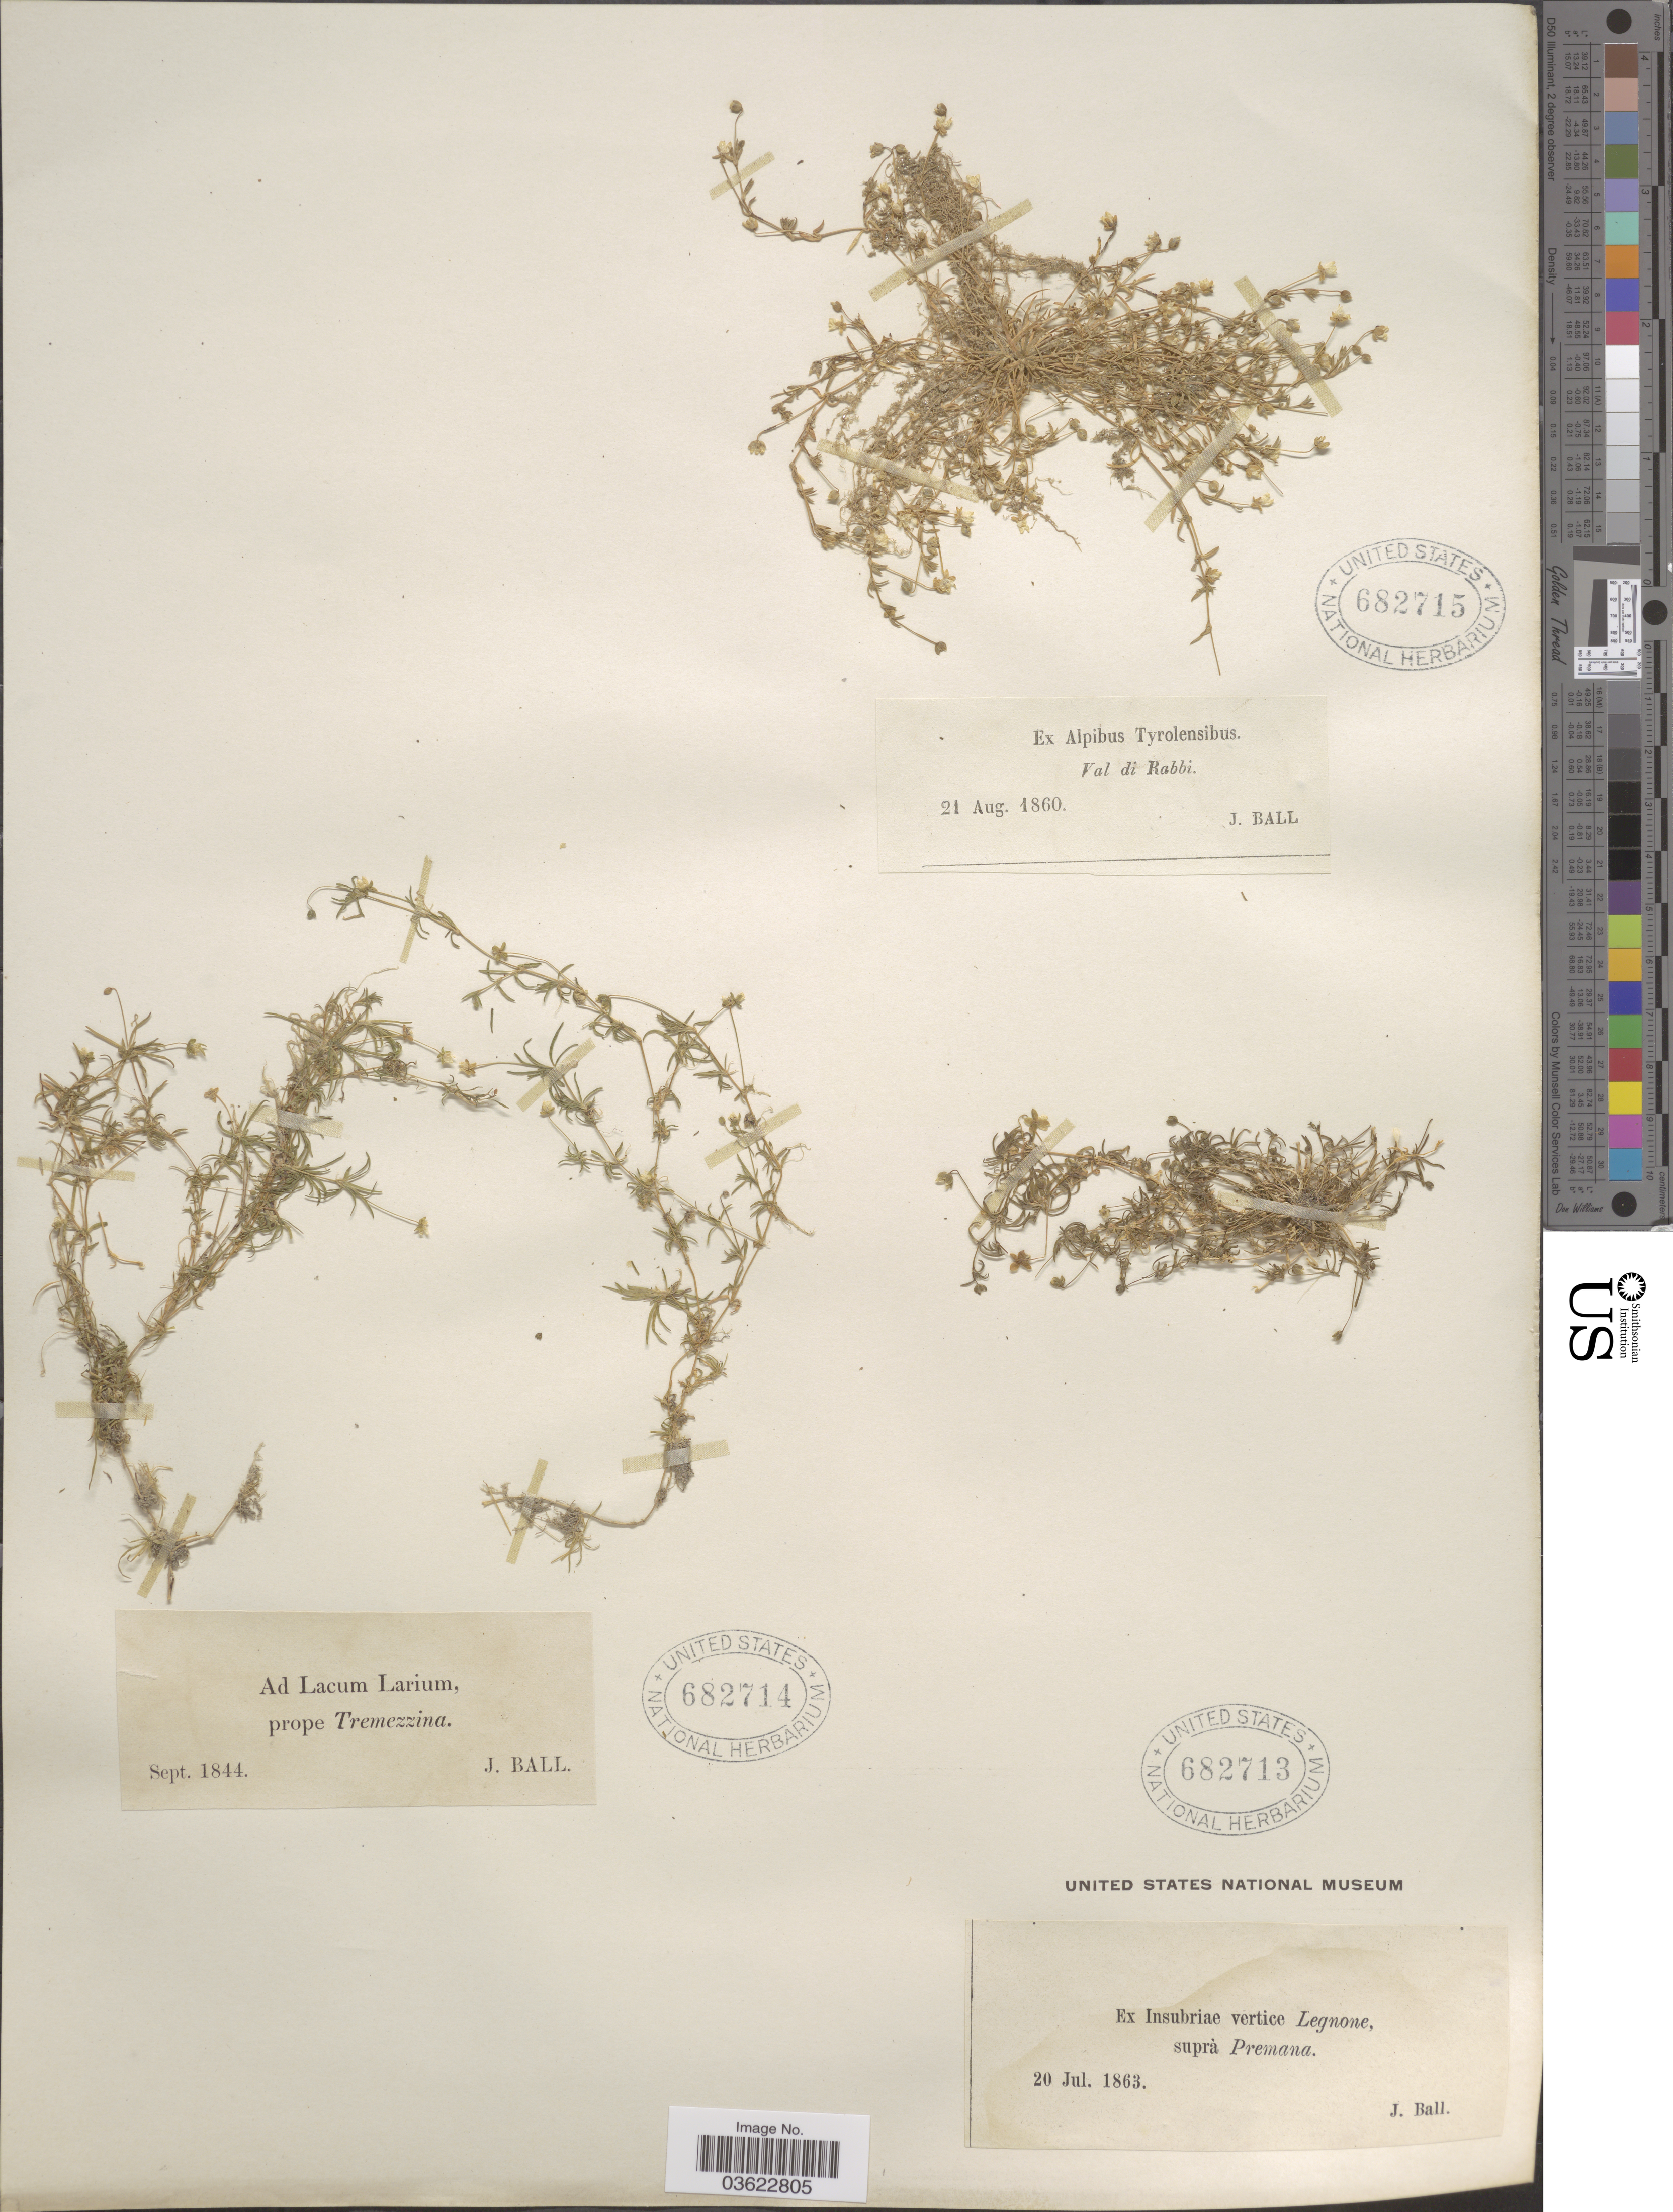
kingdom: Plantae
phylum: Tracheophyta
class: Magnoliopsida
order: Caryophyllales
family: Caryophyllaceae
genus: Arenaria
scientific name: Arenaria sp.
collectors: J. Ball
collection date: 1863-07-20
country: Italy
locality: Ex Insubriae vertice Legnone, suprà Premana.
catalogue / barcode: US 682713-3